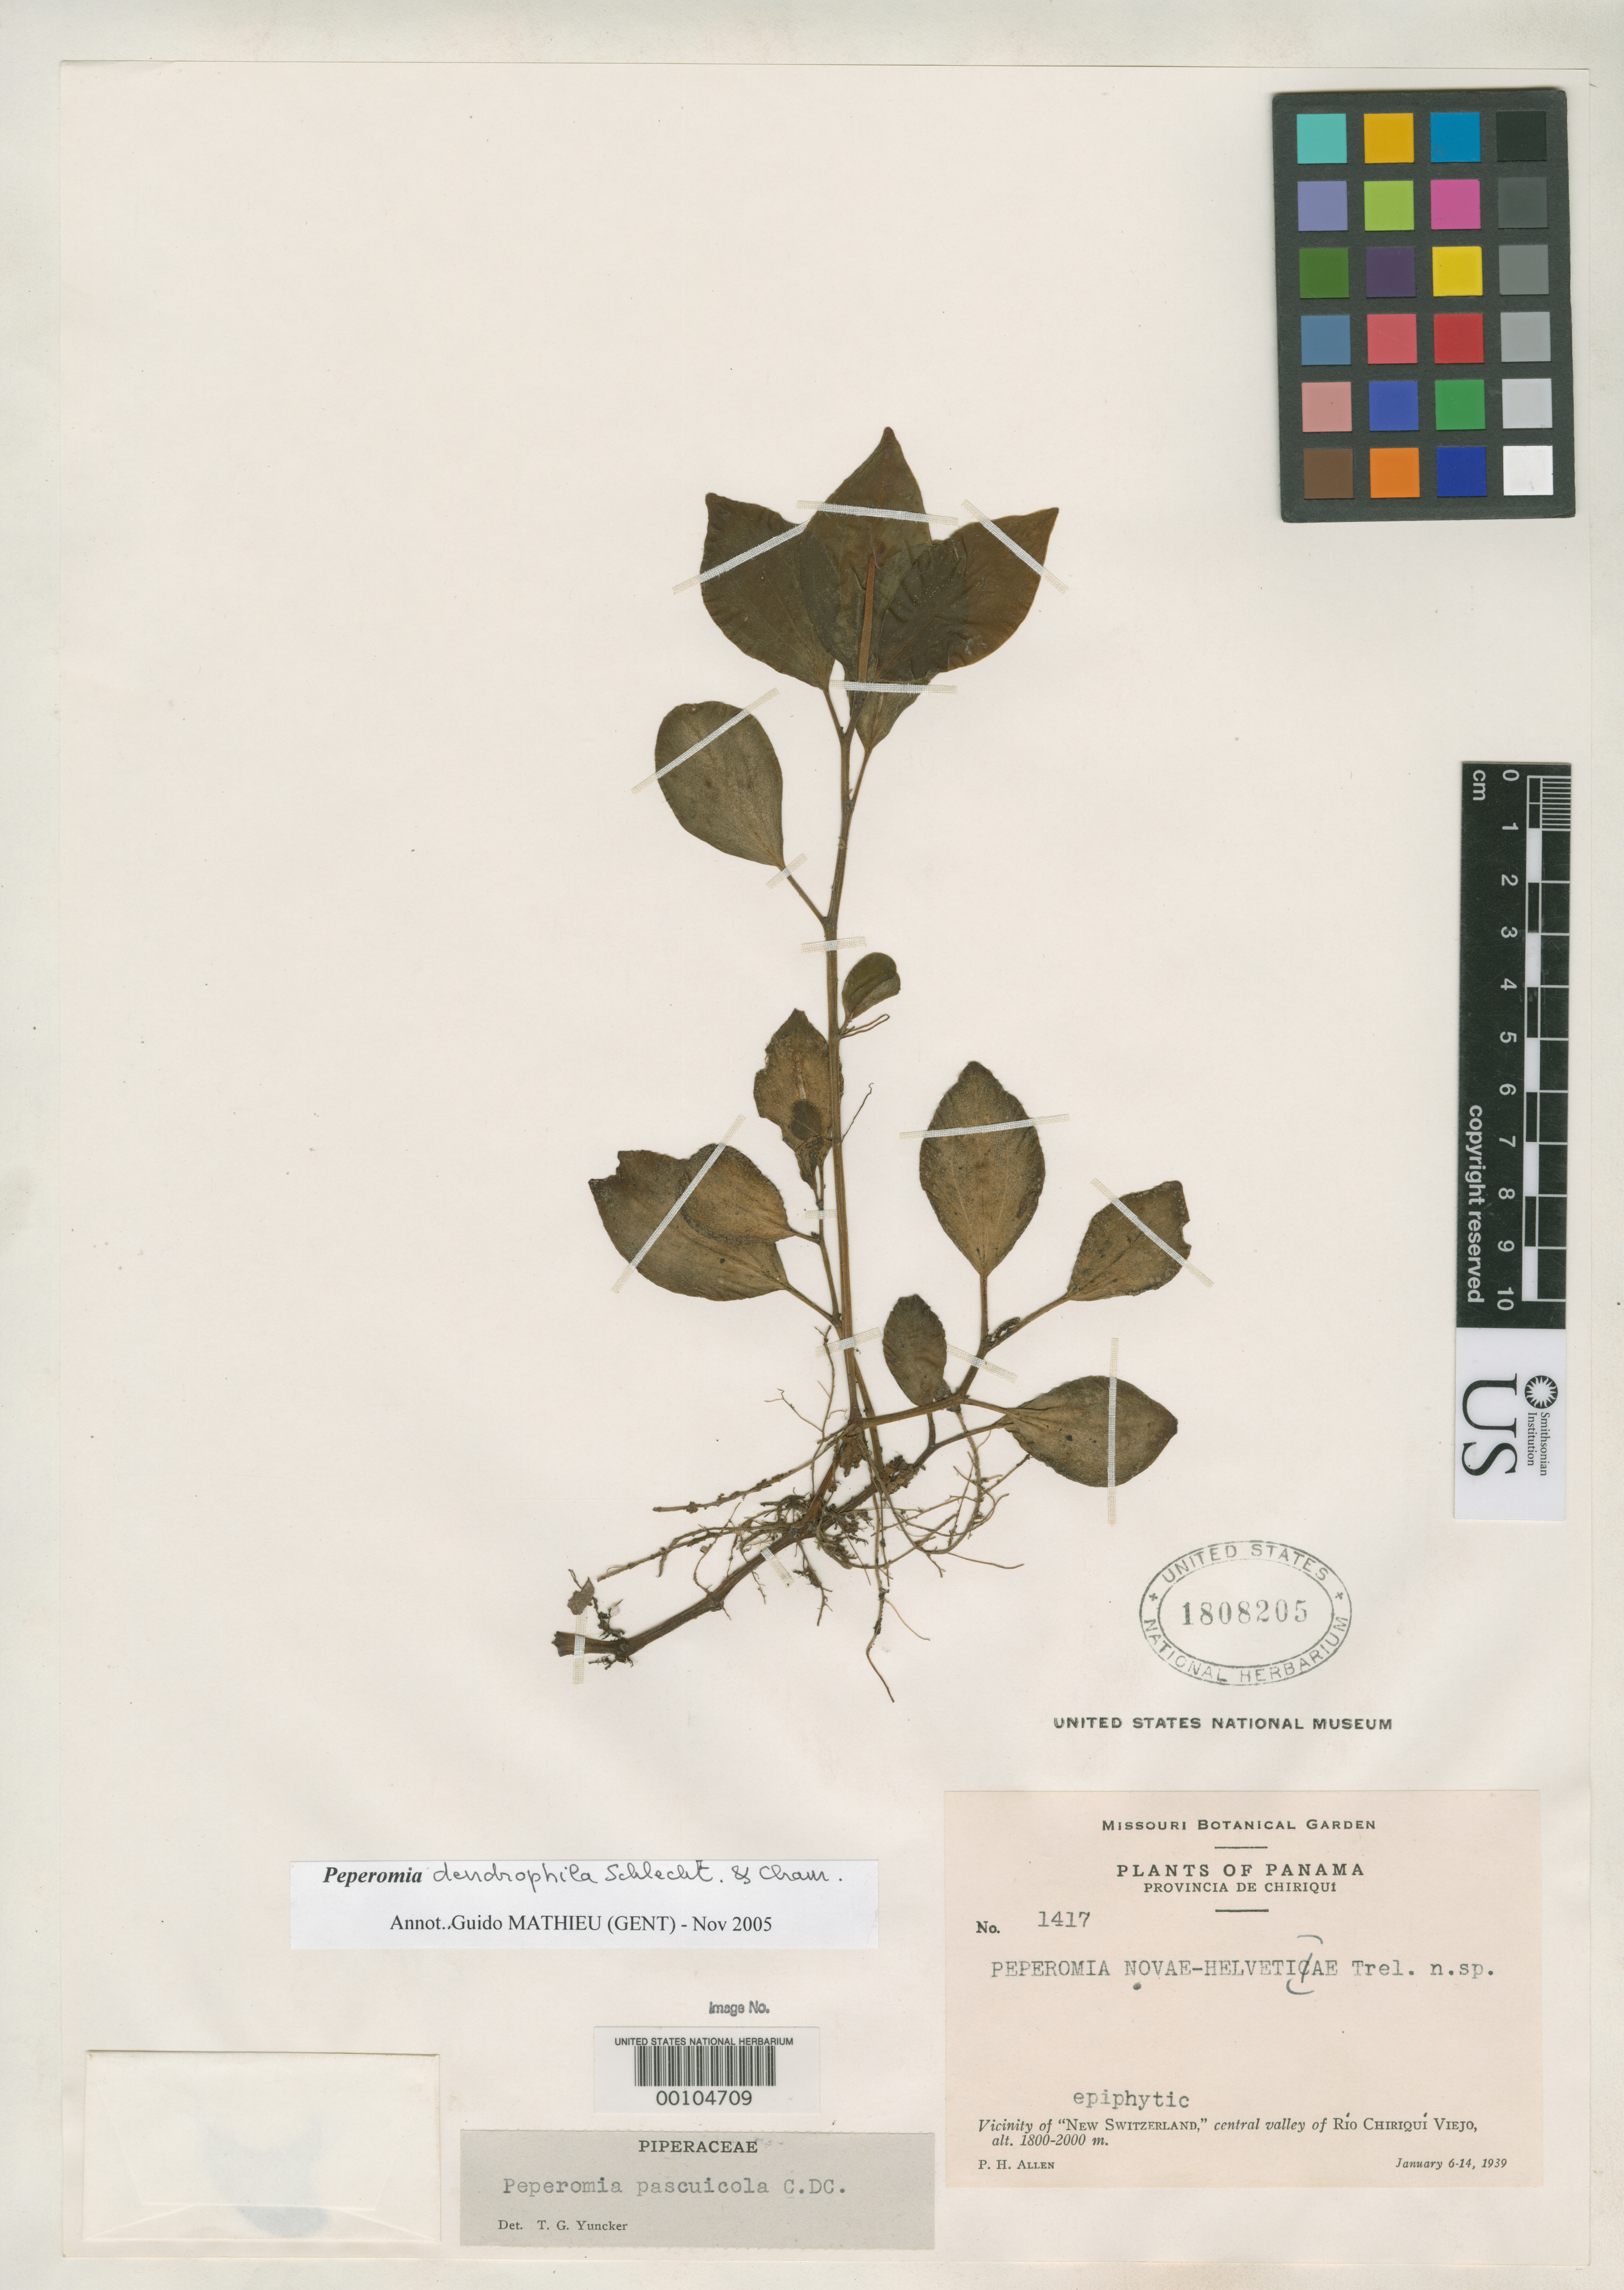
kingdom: Plantae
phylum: Tracheophyta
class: Magnoliopsida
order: Piperales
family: Piperaceae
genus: Peperomia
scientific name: Peperomia novae-helvetiae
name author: Trel. in Woodson & Schery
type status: Isotype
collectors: P. H. Allen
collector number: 1417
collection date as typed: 06 Jan 1939 to 14 Jan 1939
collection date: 1939-01-06/1939-01-14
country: Panama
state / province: Chiriquí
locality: "New Switzerland," Central Valley of Rio Chiriqui Viejo.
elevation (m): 1800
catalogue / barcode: US 1808205